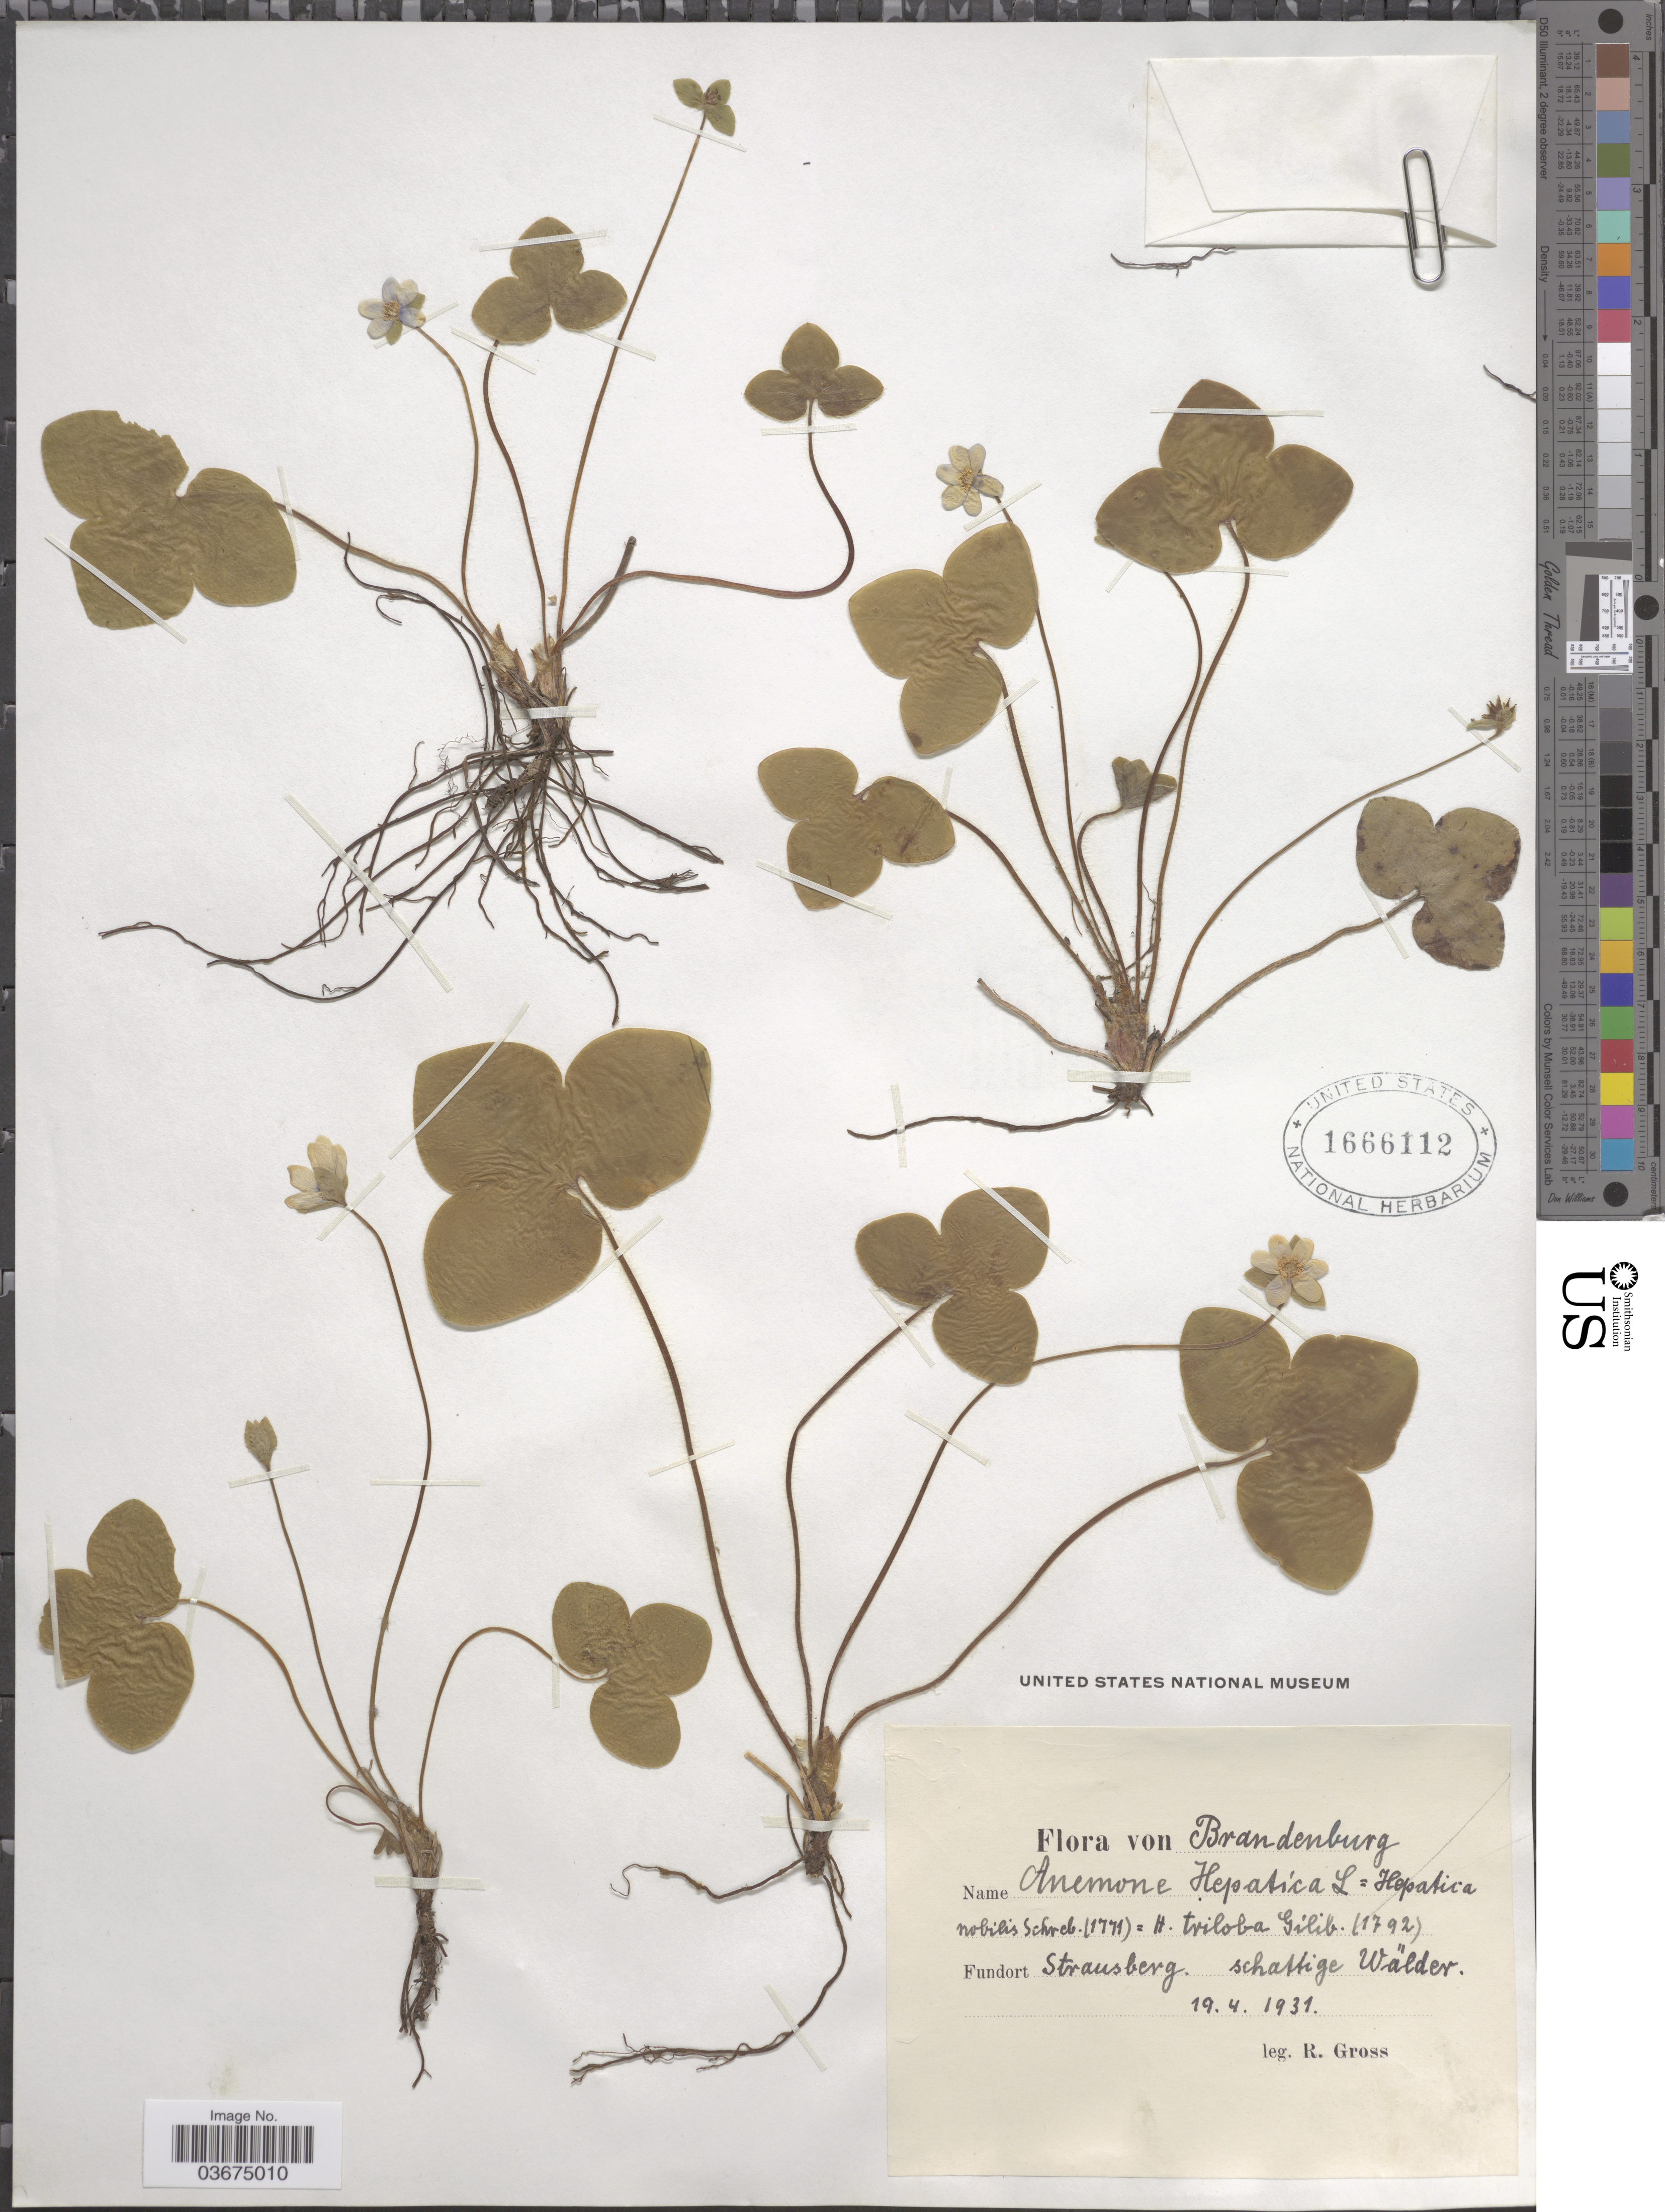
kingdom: Plantae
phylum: Tracheophyta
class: Magnoliopsida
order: Ranunculales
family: Ranunculaceae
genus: Hepatica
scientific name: Hepatica triloba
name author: Chaix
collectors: R. Gross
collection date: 1931-04-19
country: Germany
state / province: Brandenburg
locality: Fundort Strausberg. Schattige Wälder.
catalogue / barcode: US 1666112